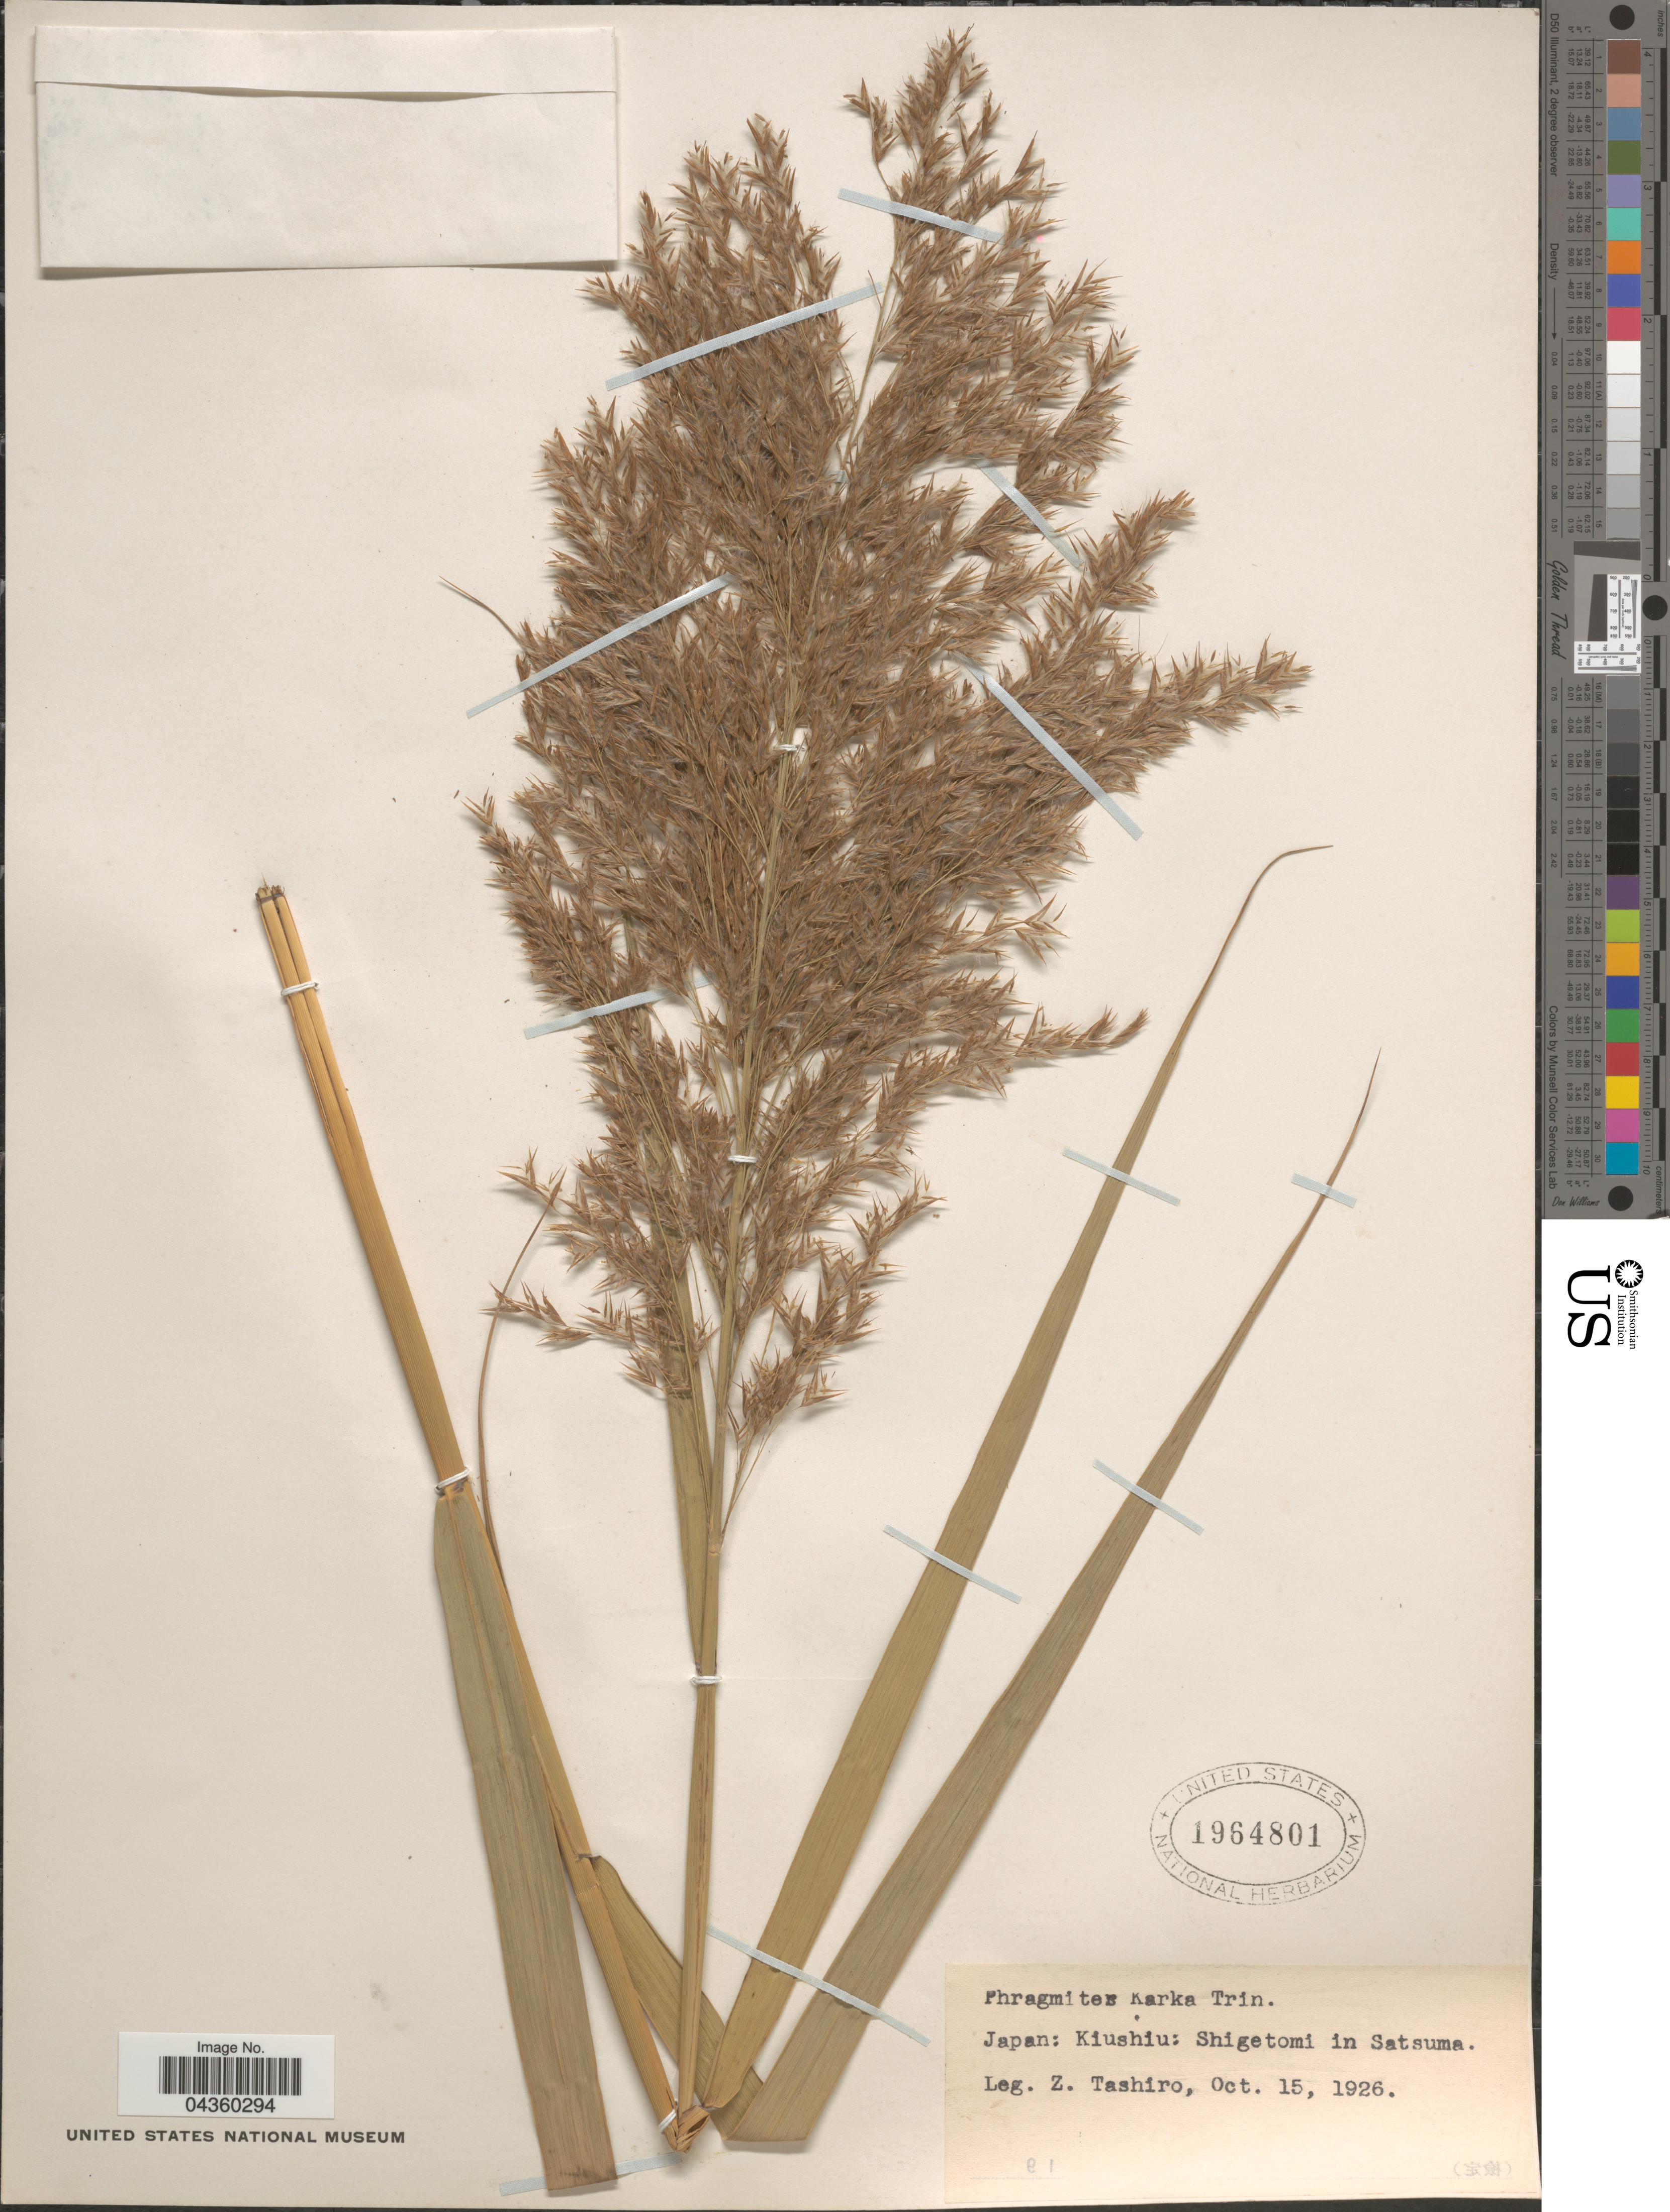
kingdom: Plantae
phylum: Tracheophyta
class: Liliopsida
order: Poales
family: Poaceae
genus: Phragmites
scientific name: Phragmites karka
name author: (Retz.) Trin. ex Steud.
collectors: Z. Tashiro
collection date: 1926-10-15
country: Japan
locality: Kiushiu: Shigetomi in Satsuma.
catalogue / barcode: US 1964801